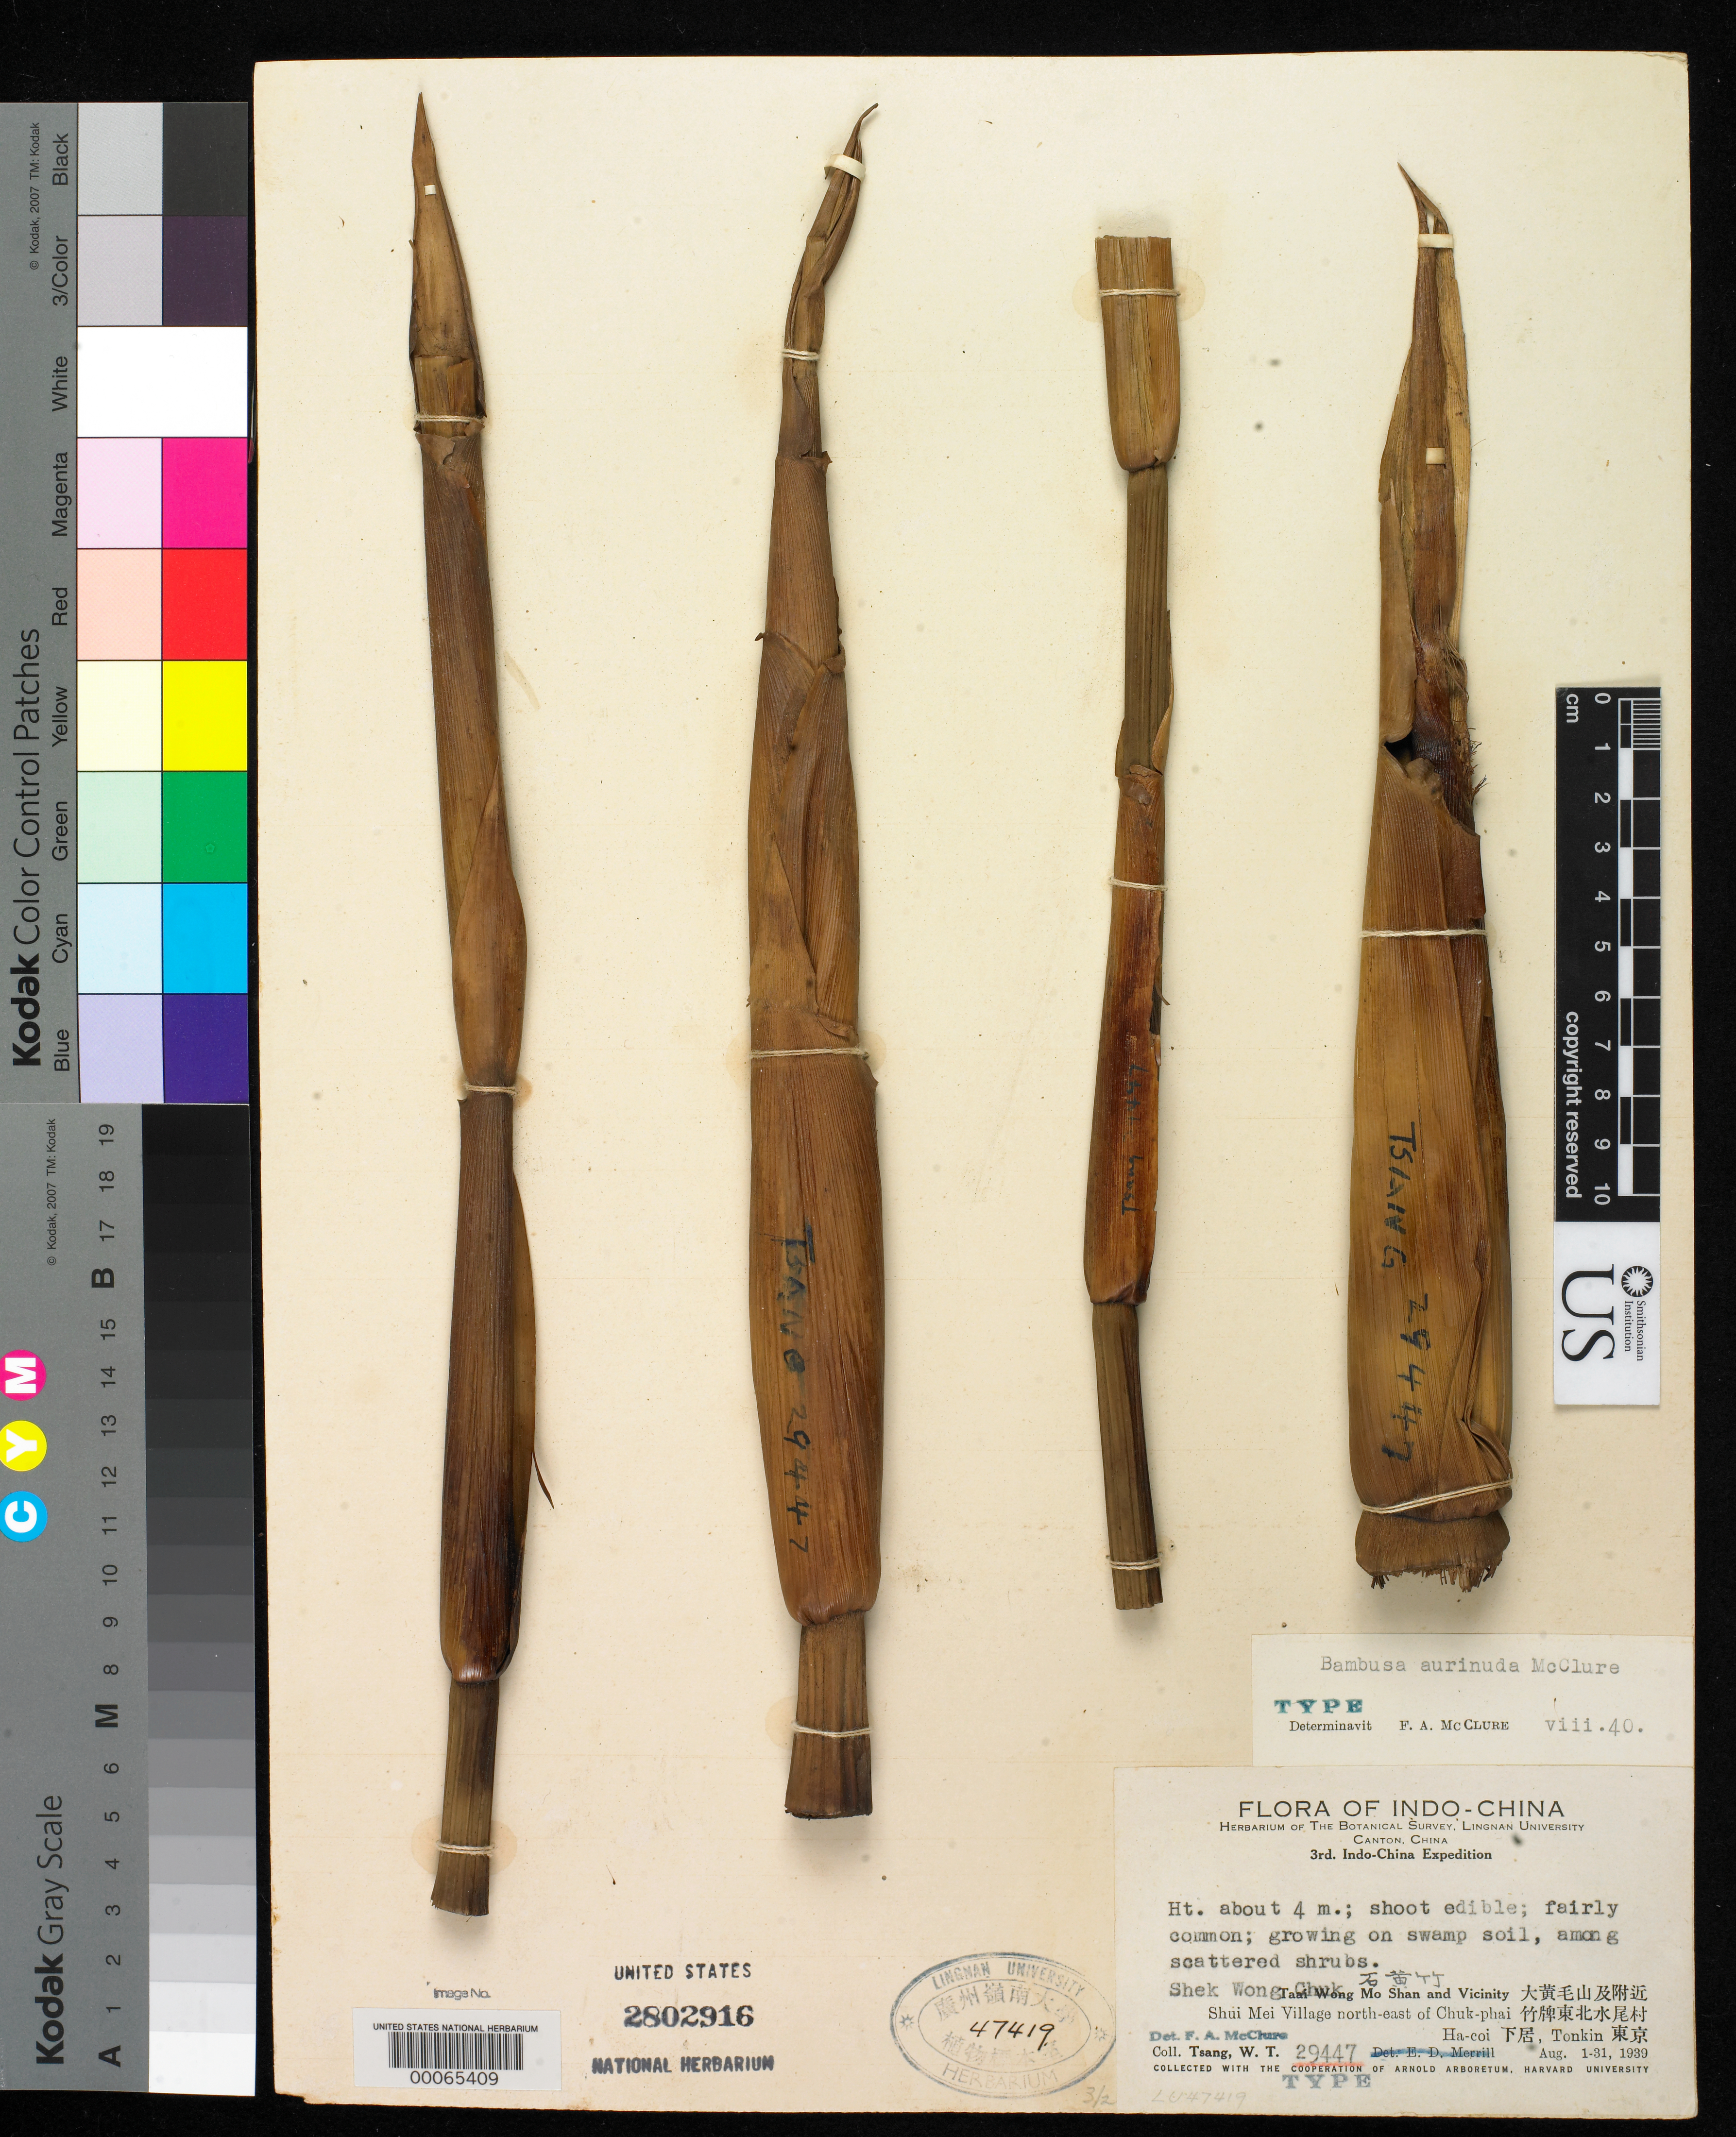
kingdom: Plantae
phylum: Tracheophyta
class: Liliopsida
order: Poales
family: Poaceae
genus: Bambusa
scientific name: Bambusa aurinuda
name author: McClure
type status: Holotype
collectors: W. T. Tsang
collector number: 29447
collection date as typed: Aug 1939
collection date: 1939-08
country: Vietnam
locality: Taai Wong Shan, Shui Mei village NE of Chuk-phai.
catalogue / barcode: US 2802916